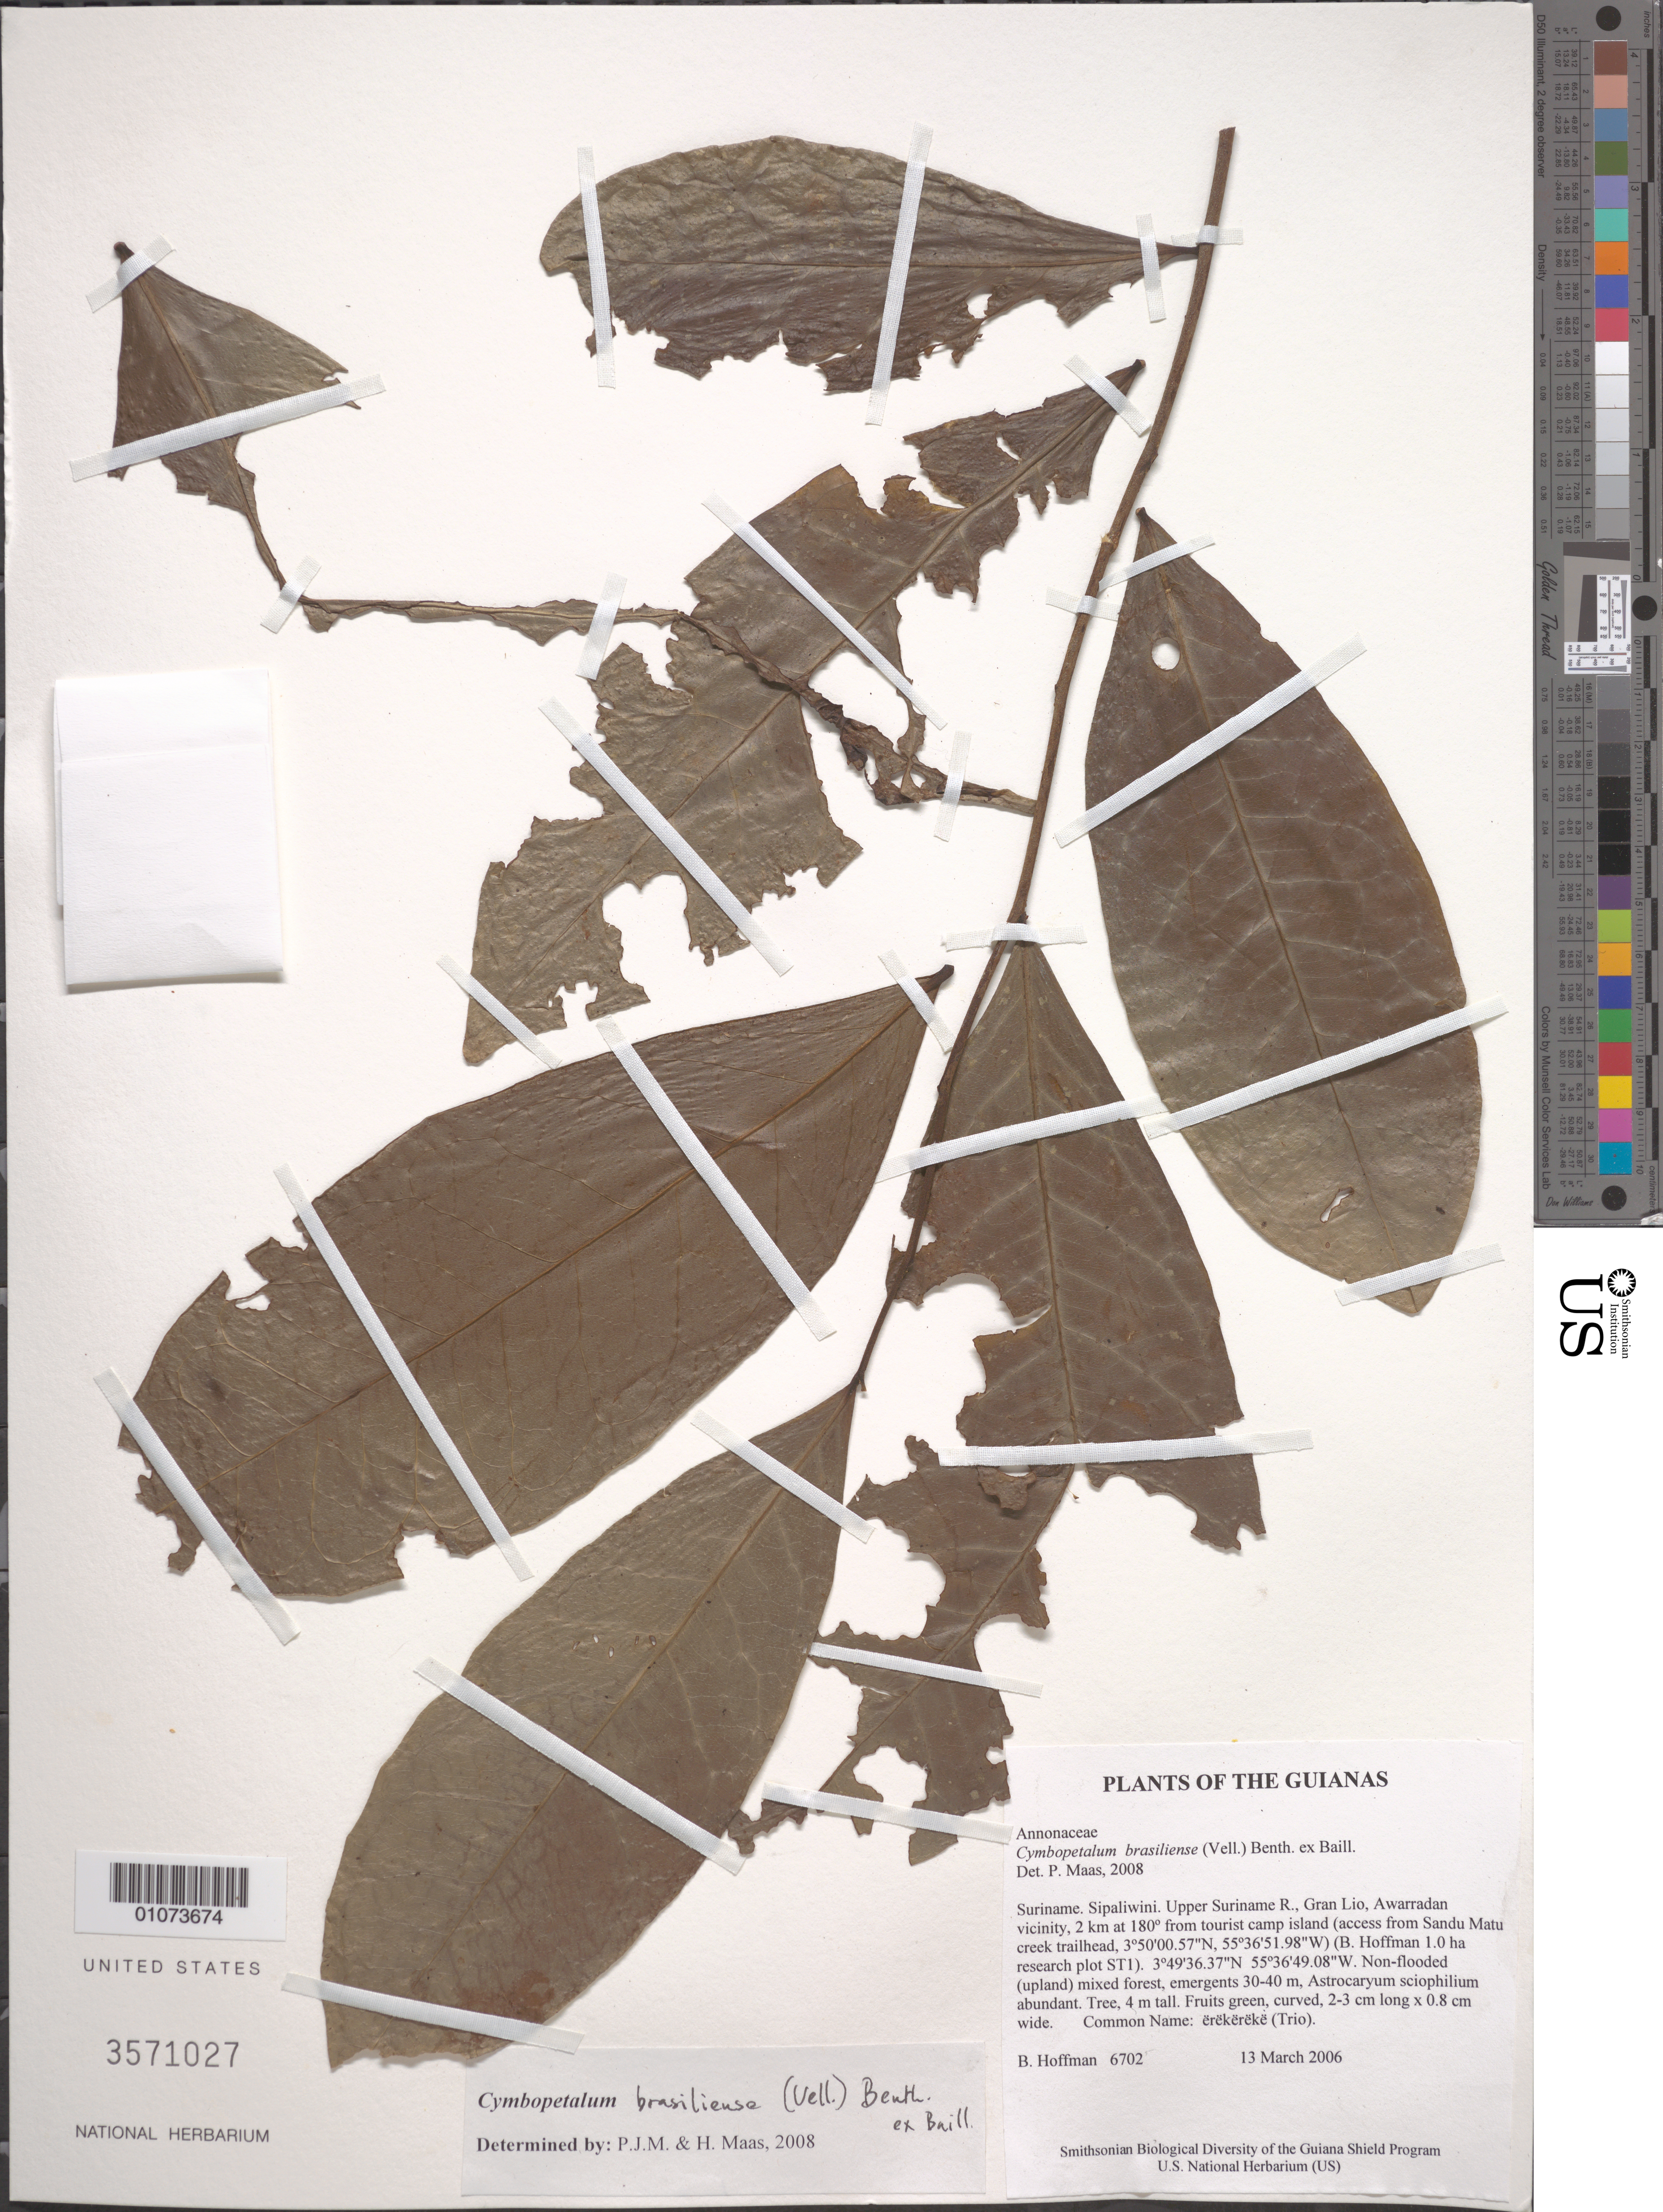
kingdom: Plantae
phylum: Tracheophyta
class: Magnoliopsida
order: Magnoliales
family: Annonaceae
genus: Cymbopetalum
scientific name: Cymbopetalum brasiliense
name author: (Vell.) Benth. ex Baill.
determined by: Maas, Paul J. M.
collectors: B. Hoffman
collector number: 6702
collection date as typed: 13 March 2006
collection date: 2006-03-13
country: Suriname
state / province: Sipaliwini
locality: Upper Suriname R., Gran Lio, Awarradan vicinity, 2 km at 180º from tourist camp island (access from Sandu Matu creek trailhead, 3º50'00.57"N, 55º36'51.98"W) (B. Hoffman 1.0 ha research plot ST1)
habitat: Non-flooded (upland) mixed forest, emergents 30-40 m, Astrocaryum sciophilium abundant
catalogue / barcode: US 3571027